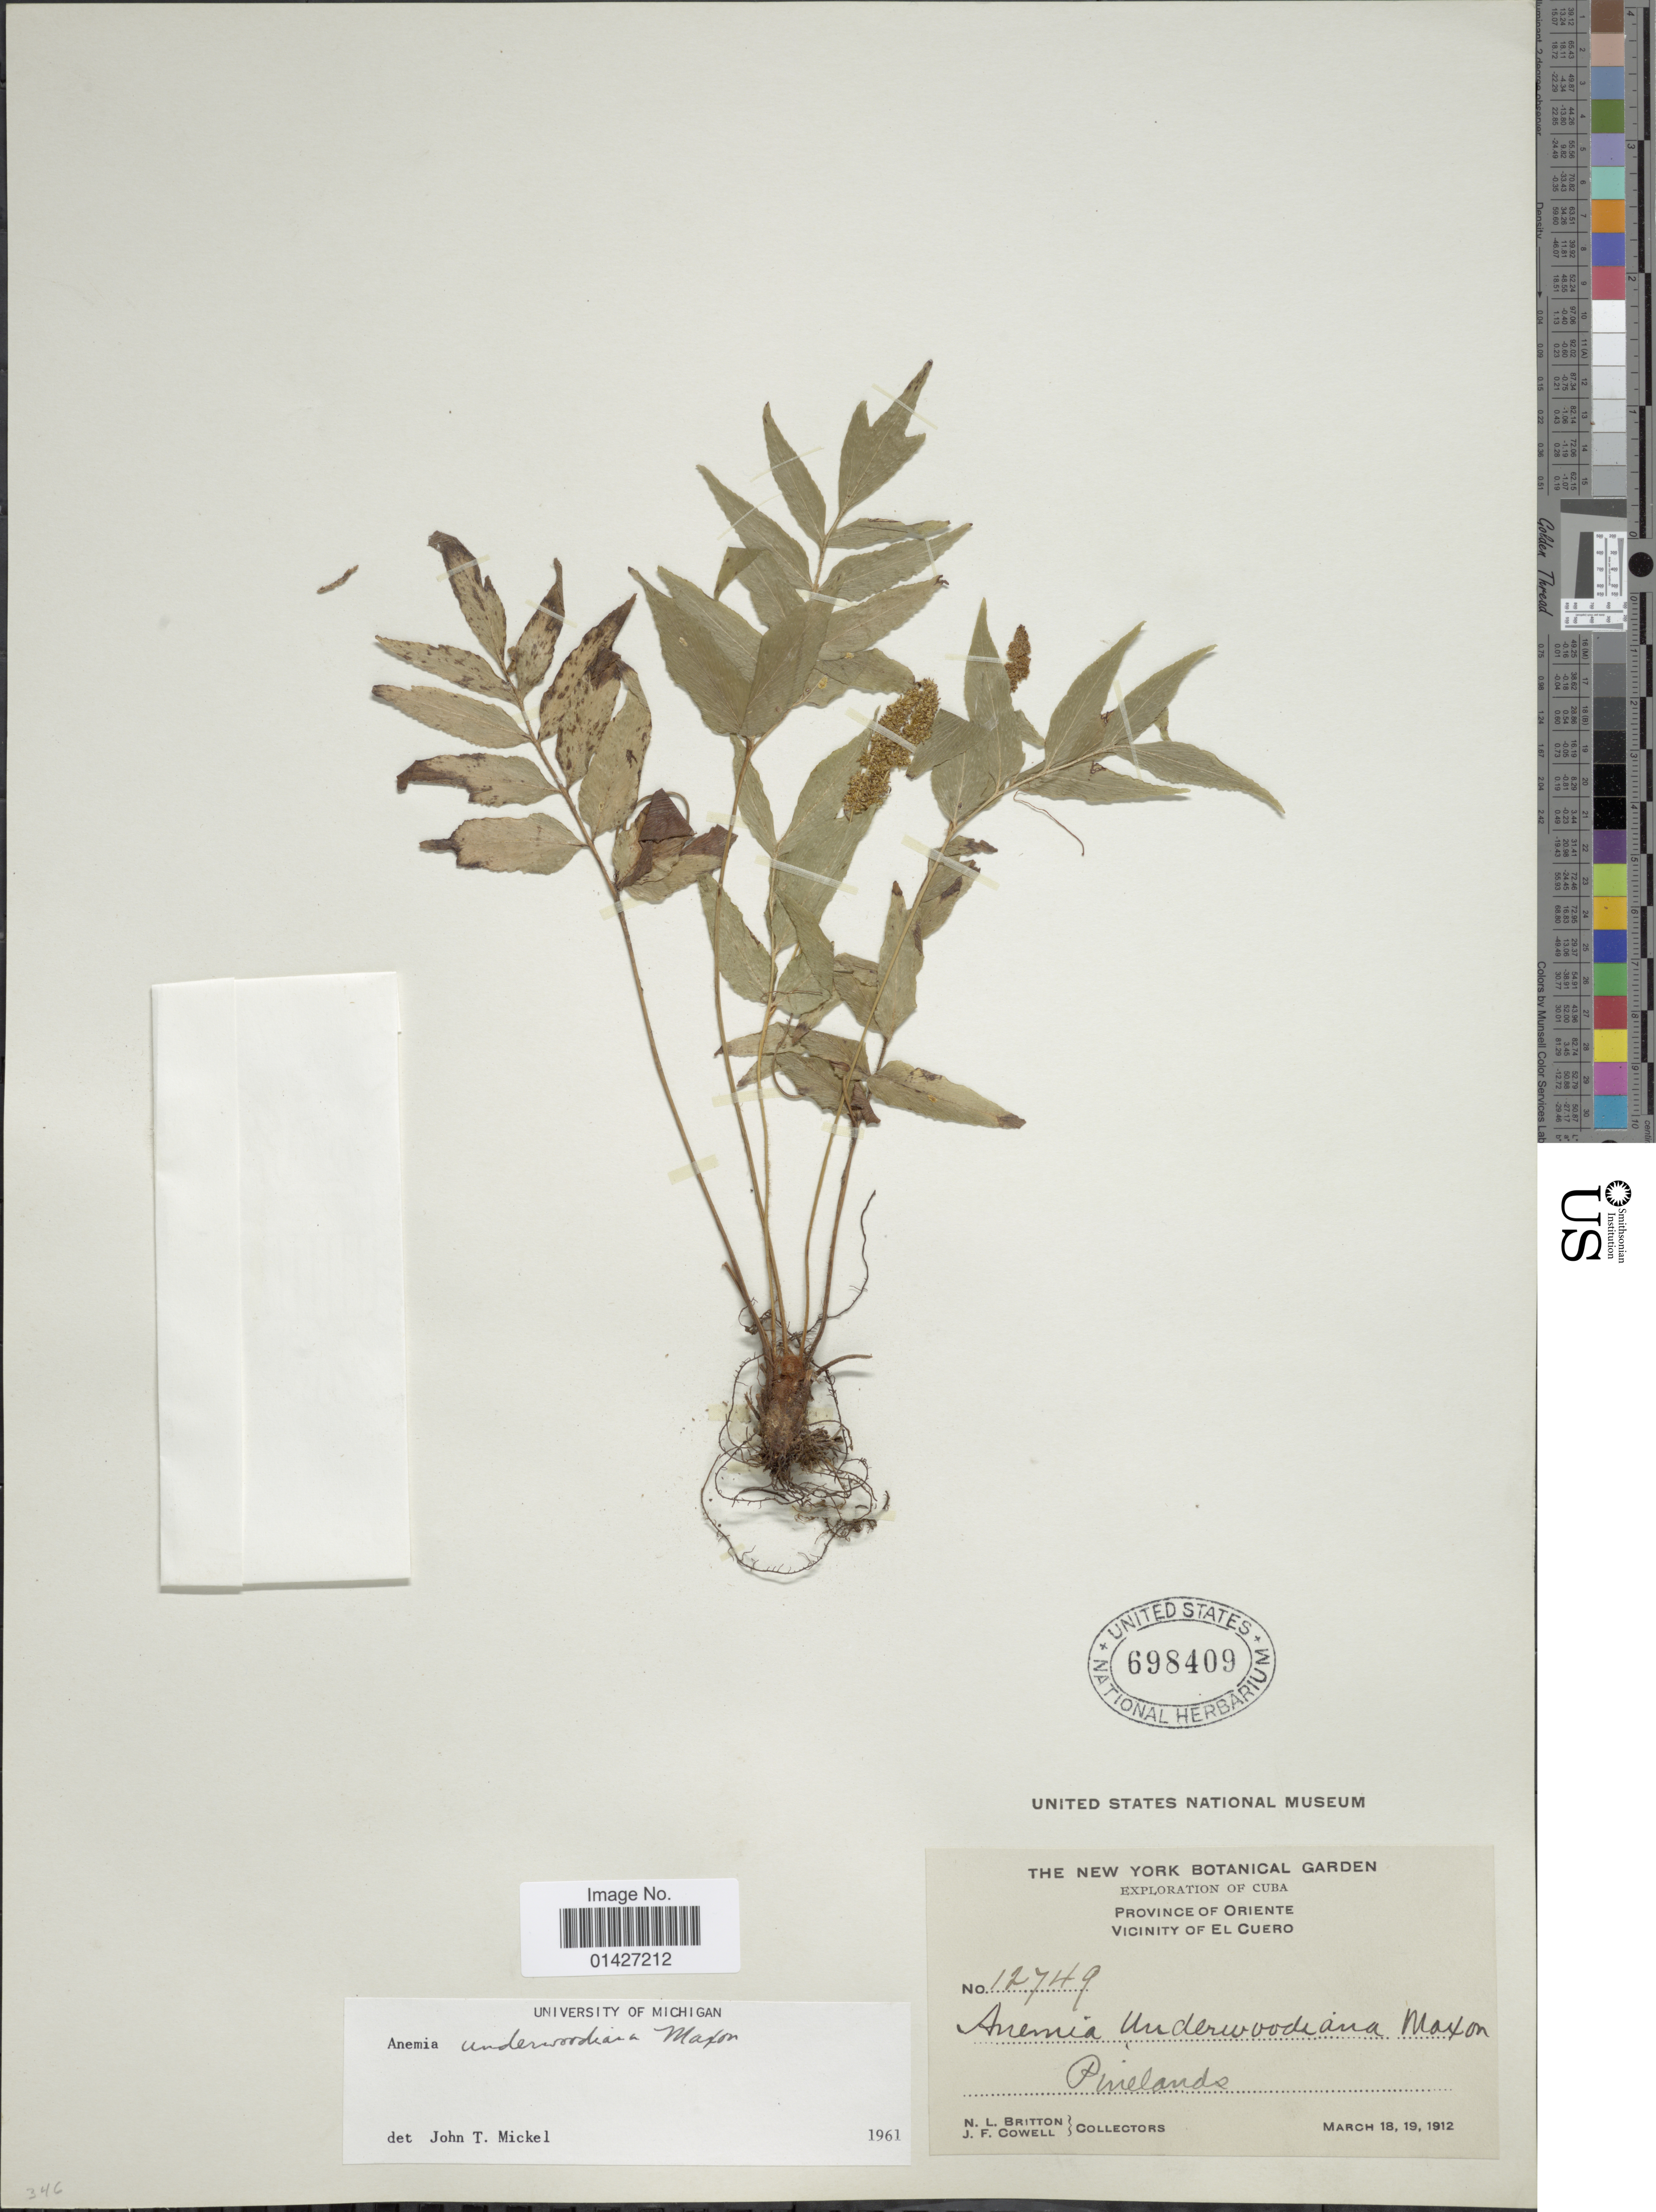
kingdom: Plantae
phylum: Tracheophyta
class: Polypodiopsida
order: Schizaeales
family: Anemiaceae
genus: Anemia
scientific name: Anemia underwoodiana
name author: Maxon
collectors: N. Britton & J. F. Cowell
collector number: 12749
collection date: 1912-03-18/1912-03-19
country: Cuba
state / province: Oriente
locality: Province of Oriente. Vicinity of El Cuero. Pinelands.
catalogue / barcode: US 698409